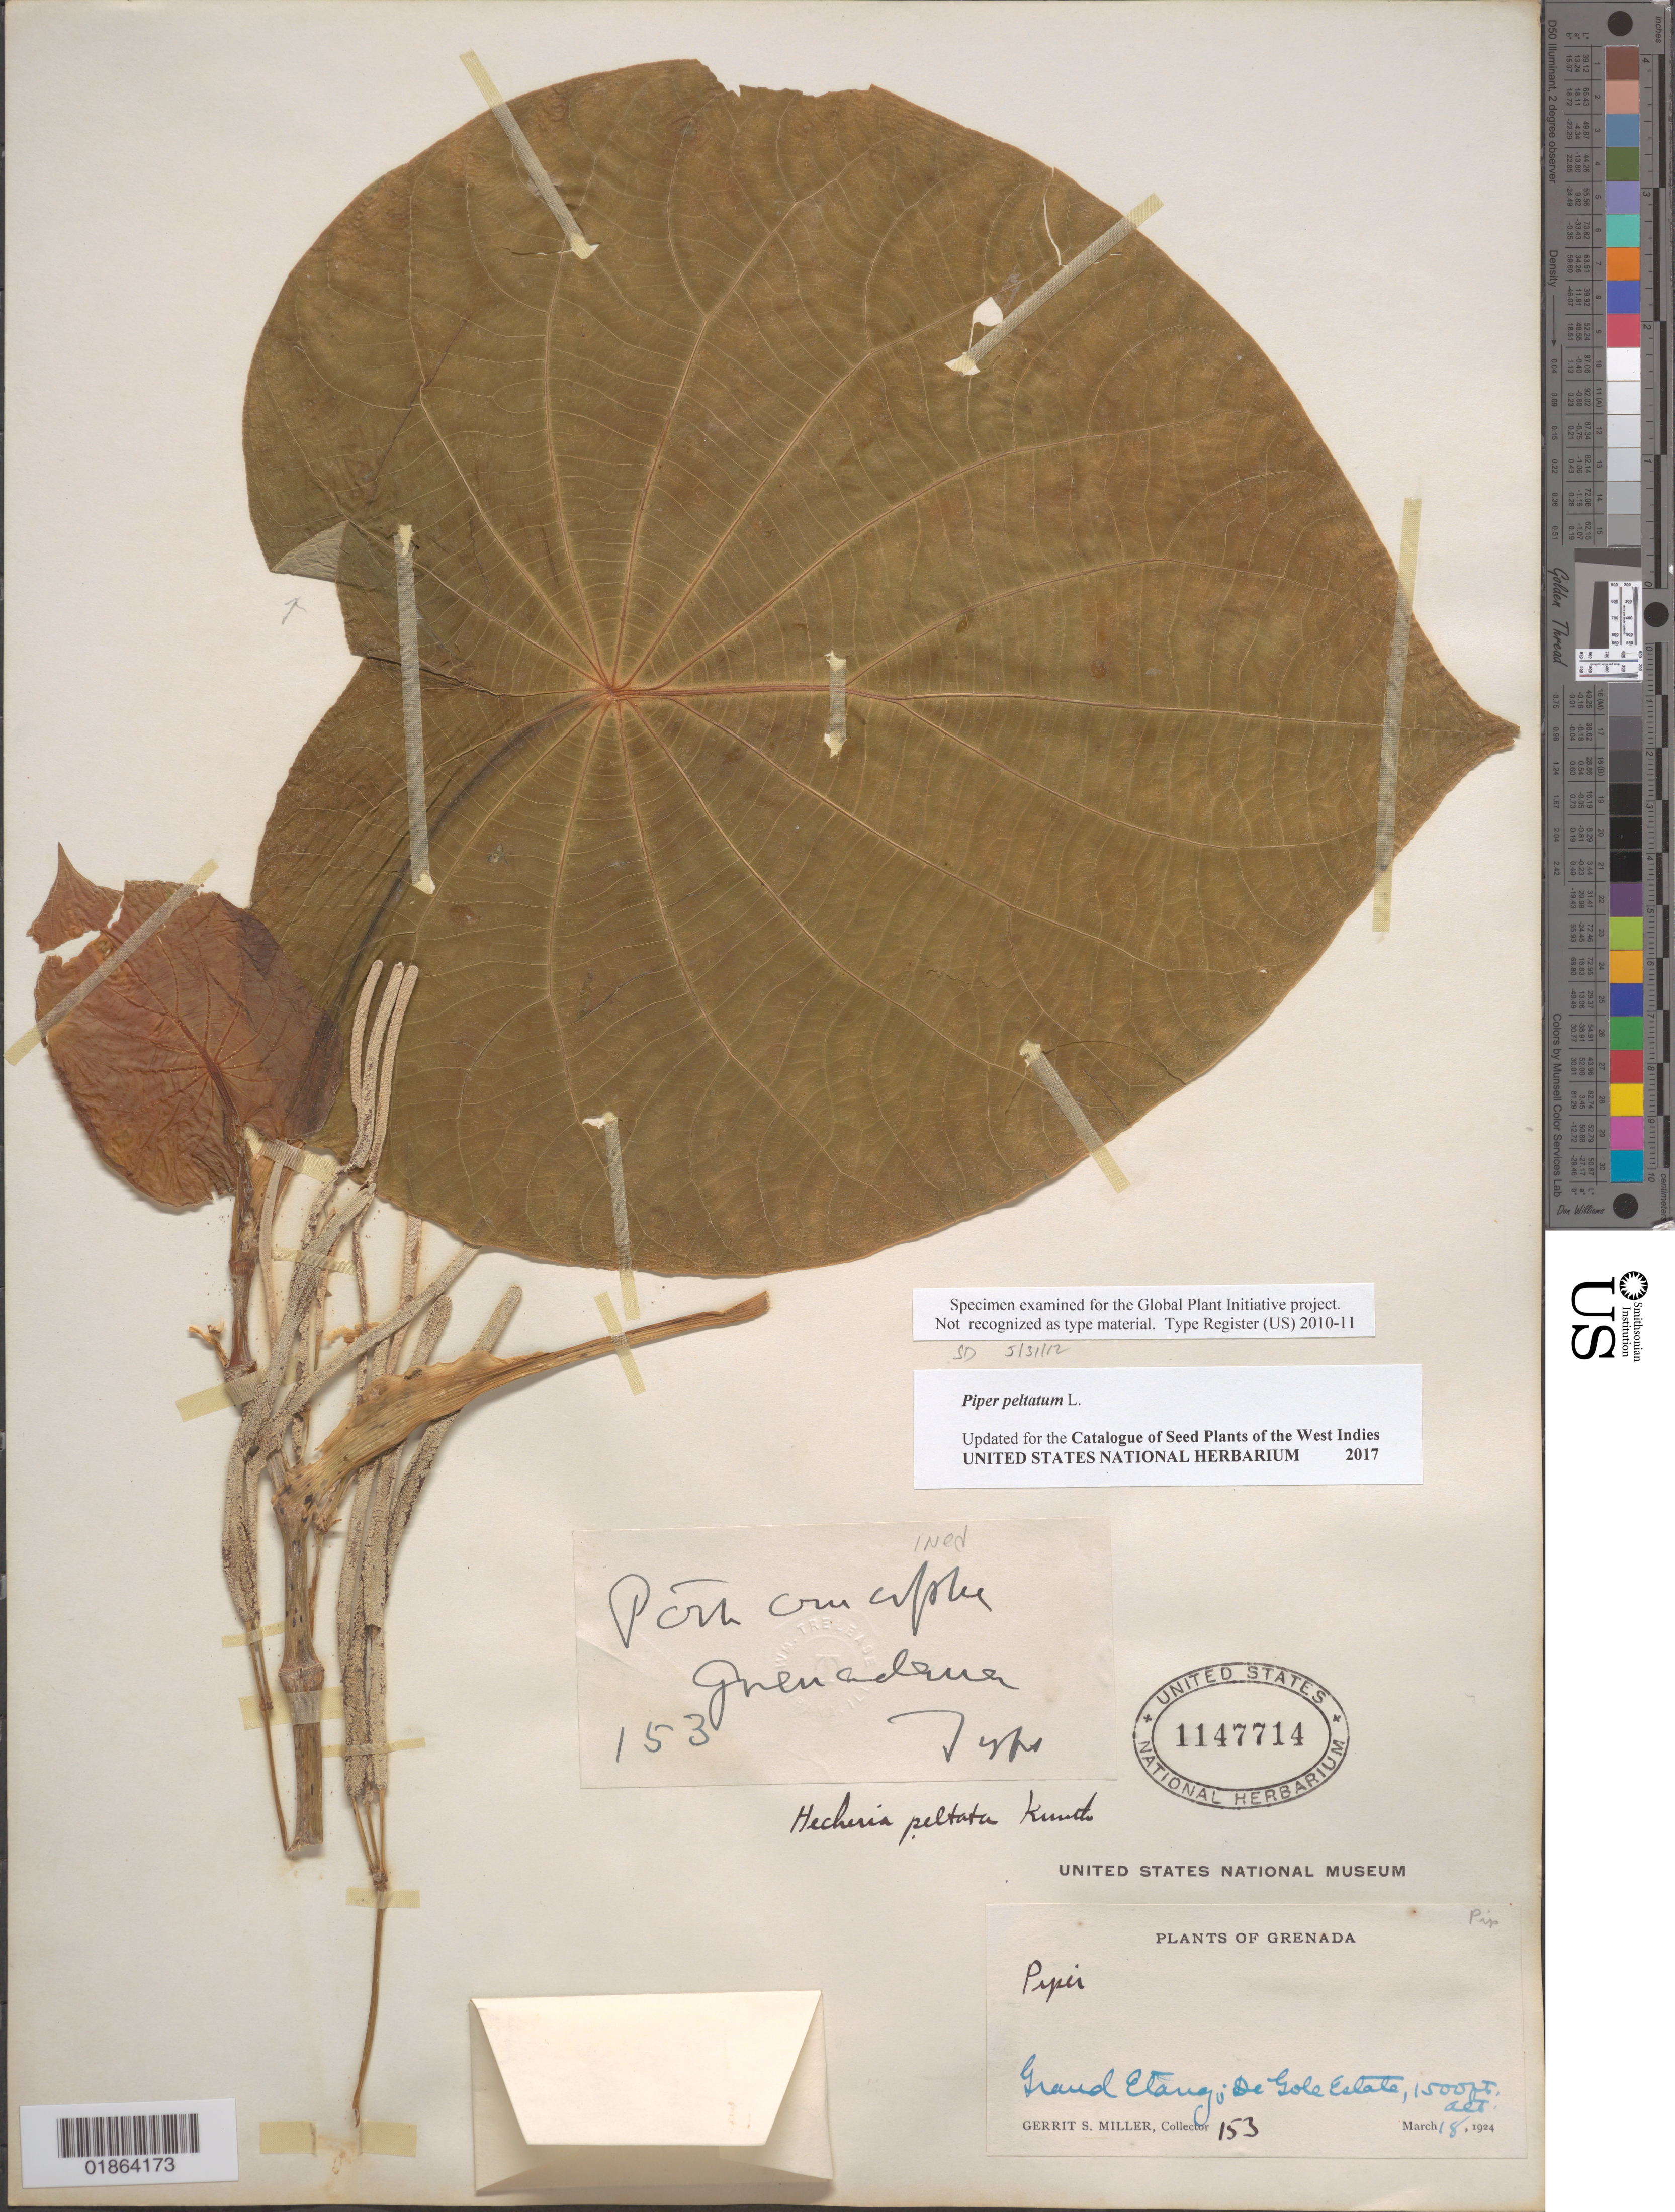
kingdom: Plantae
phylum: Tracheophyta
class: Magnoliopsida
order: Piperales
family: Piperaceae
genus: Piper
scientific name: Piper peltatum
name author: L.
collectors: G. S. Miller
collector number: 153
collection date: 1924-03-18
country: Grenada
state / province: Saint Andrew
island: Grenada I.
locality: Grand Etang, De Gale Estate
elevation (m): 457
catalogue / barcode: US 1147714